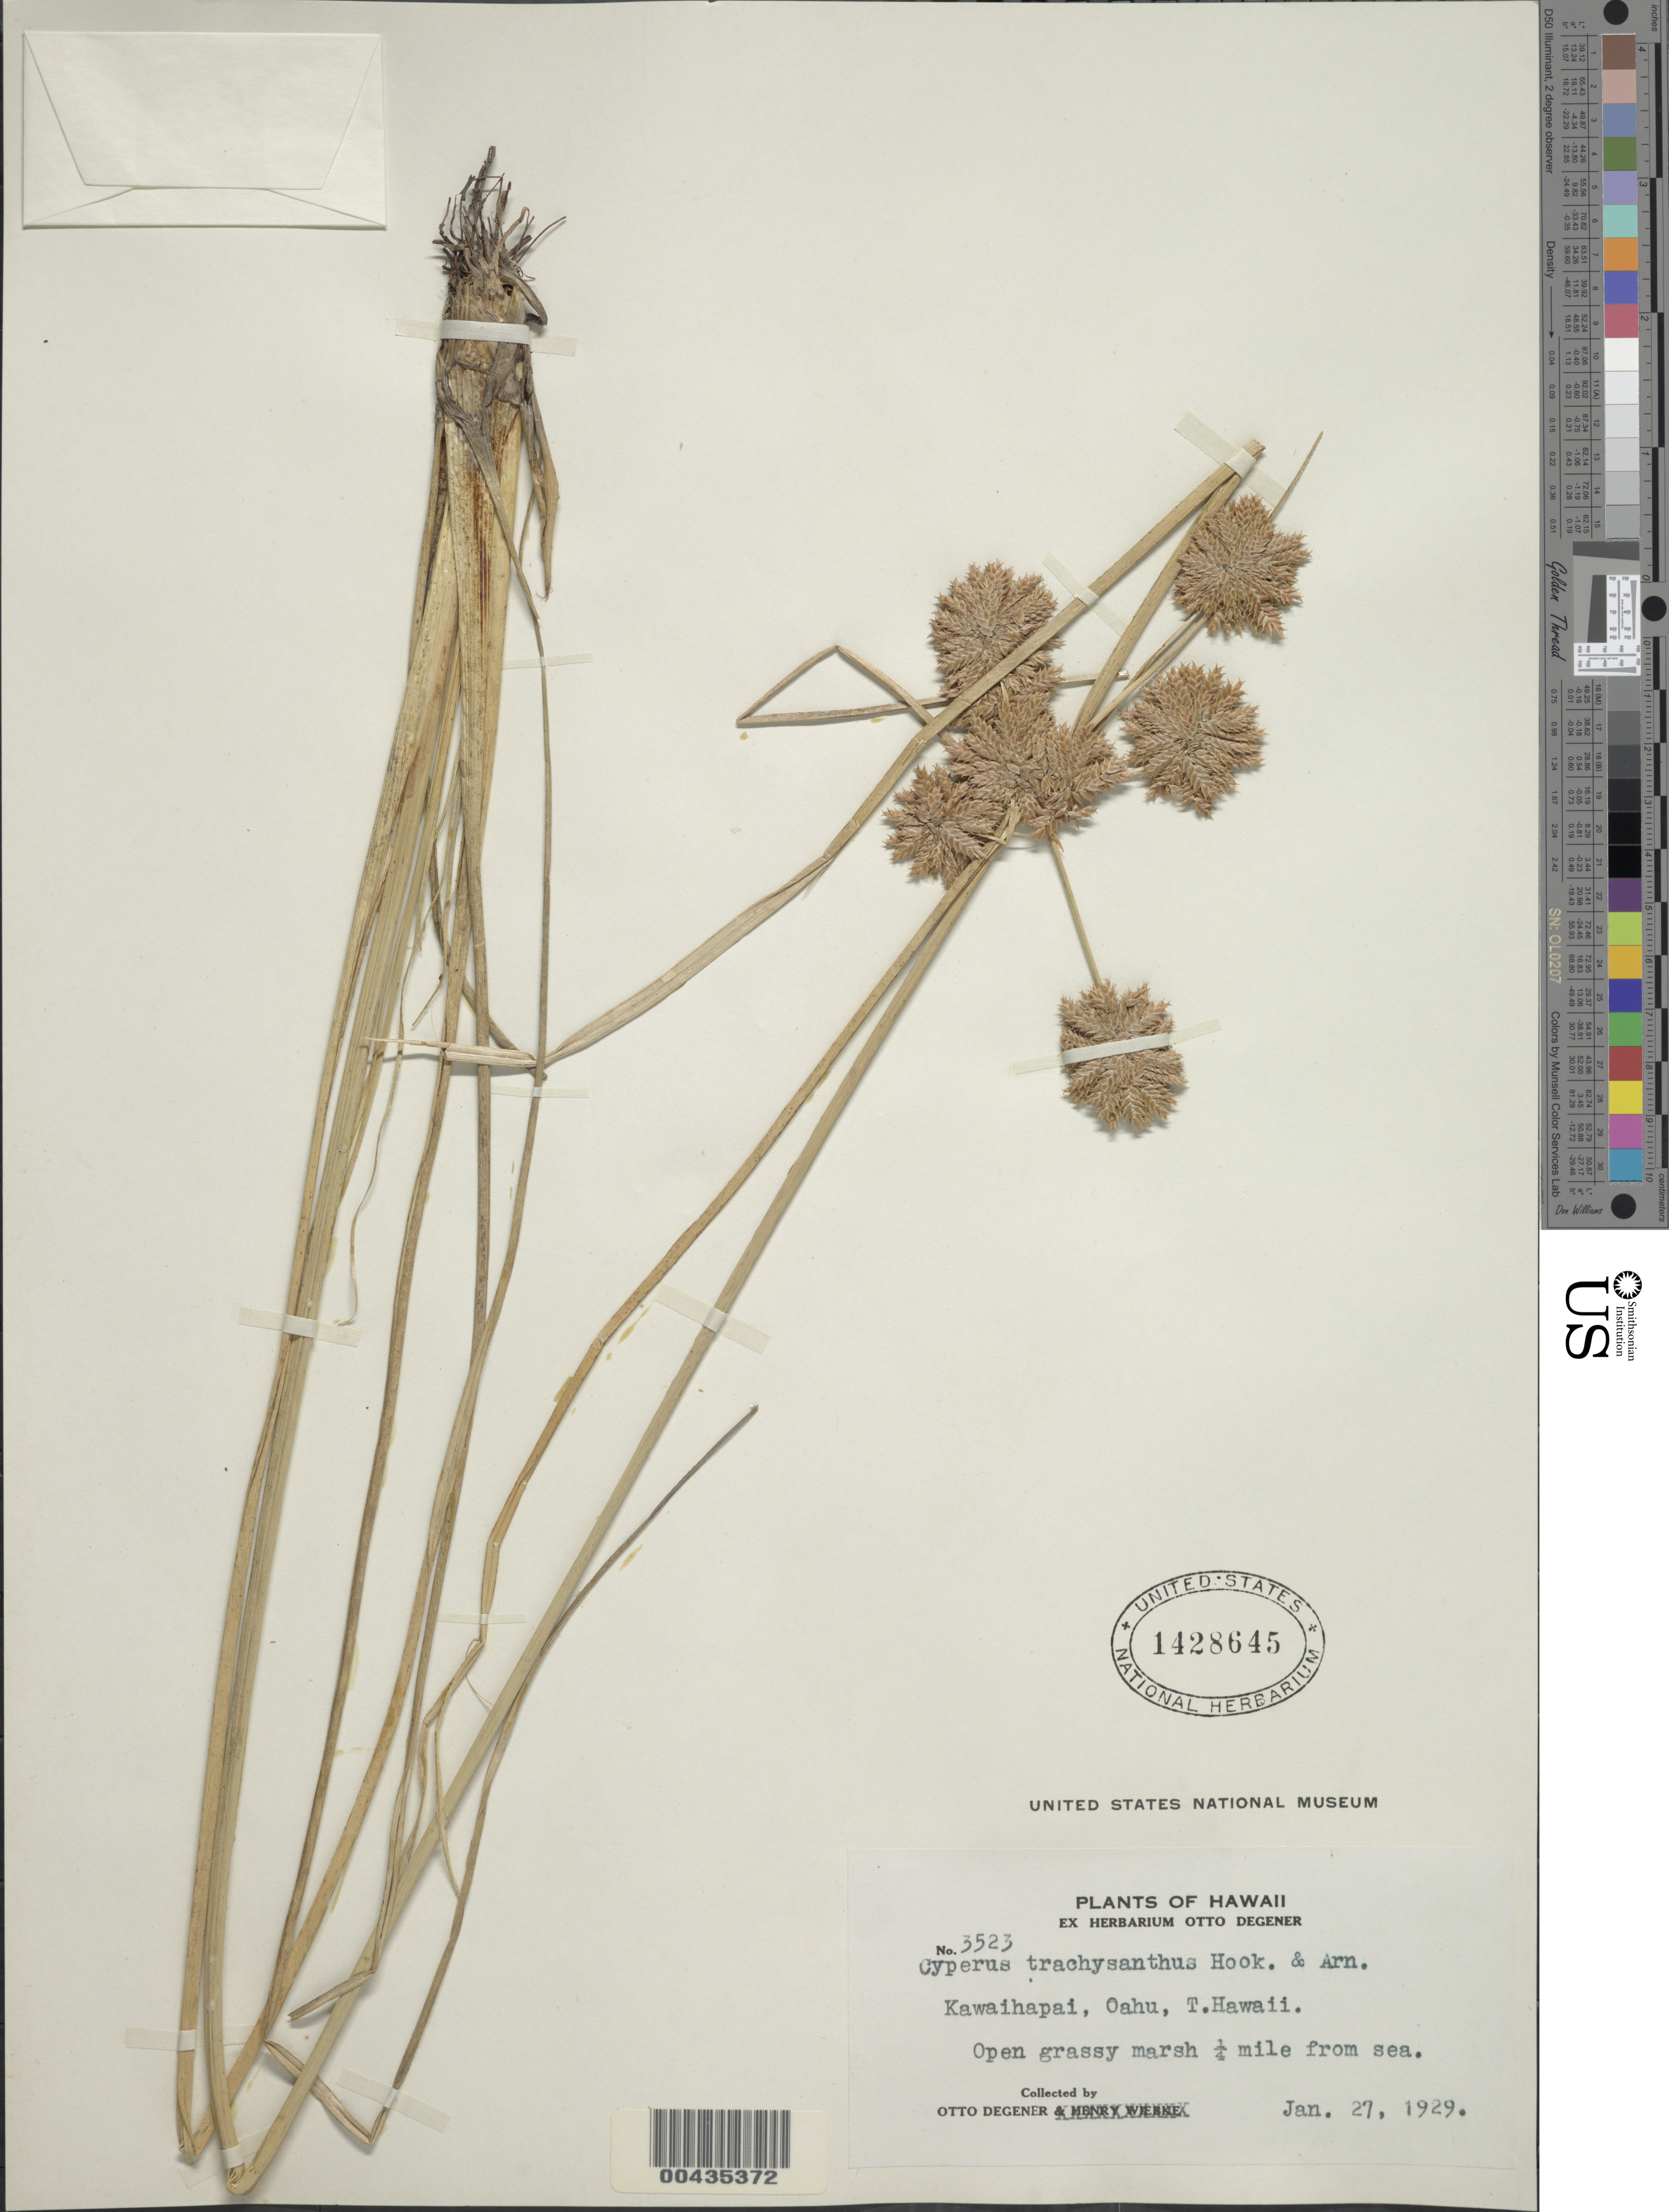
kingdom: Plantae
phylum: Tracheophyta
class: Liliopsida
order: Poales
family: Cyperaceae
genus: Cyperus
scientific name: Cyperus trachysanthos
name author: Hook. & Arn.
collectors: O. Degener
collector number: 3523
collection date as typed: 27 Jan 1929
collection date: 1929-01-27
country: United States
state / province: Hawaii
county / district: Honolulu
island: Oahu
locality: Kawaihapai.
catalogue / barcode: US 1428645